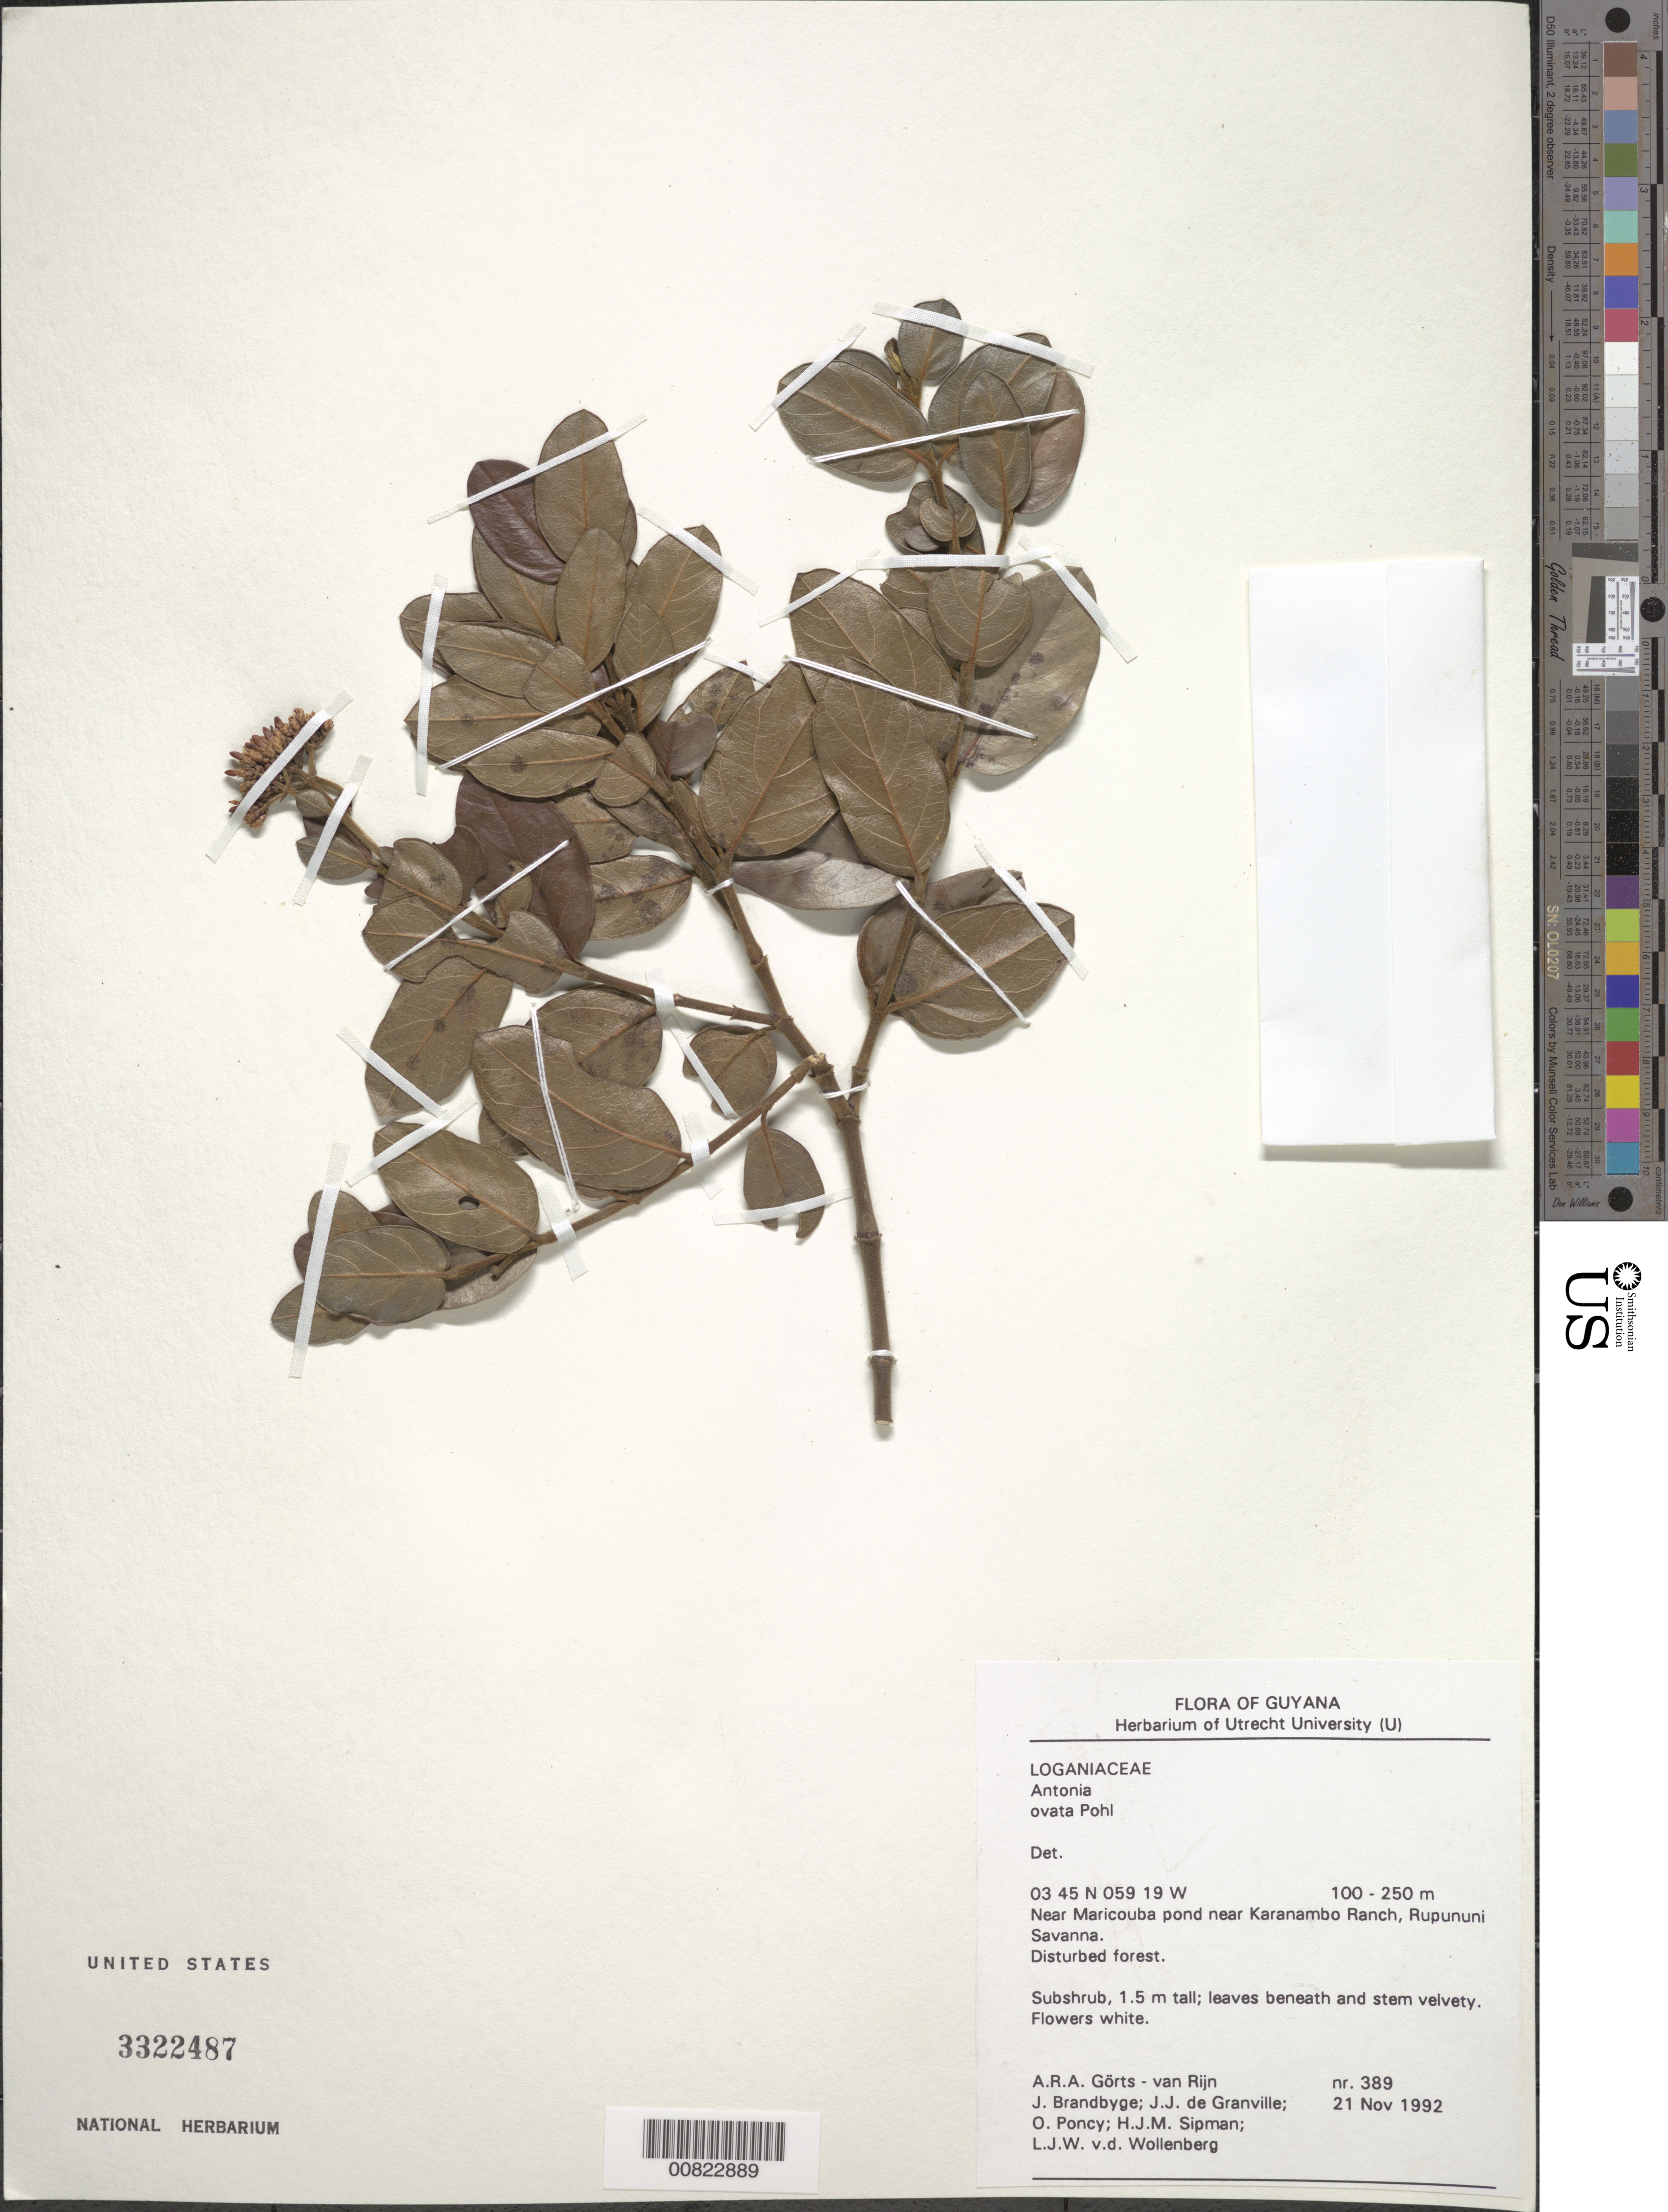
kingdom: Plantae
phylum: Tracheophyta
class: Magnoliopsida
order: Gentianales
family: Loganiaceae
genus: Antonia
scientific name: Antonia ovata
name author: Pohl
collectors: A. .R. A. Görts-van Rijn, J. Brandbyge, J.-J. de Granville, O. Poncy, H. J. M. Sipman & L. van der Wollenberg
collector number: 389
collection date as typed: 21-Nov-92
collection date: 1992-11-21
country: Guyana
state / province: U. Takutu-U. Essequibo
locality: Karanambo Ranch, Rupununi Savanna, near Maricouba pond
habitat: Disturbed forest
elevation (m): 100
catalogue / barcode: US 3322487